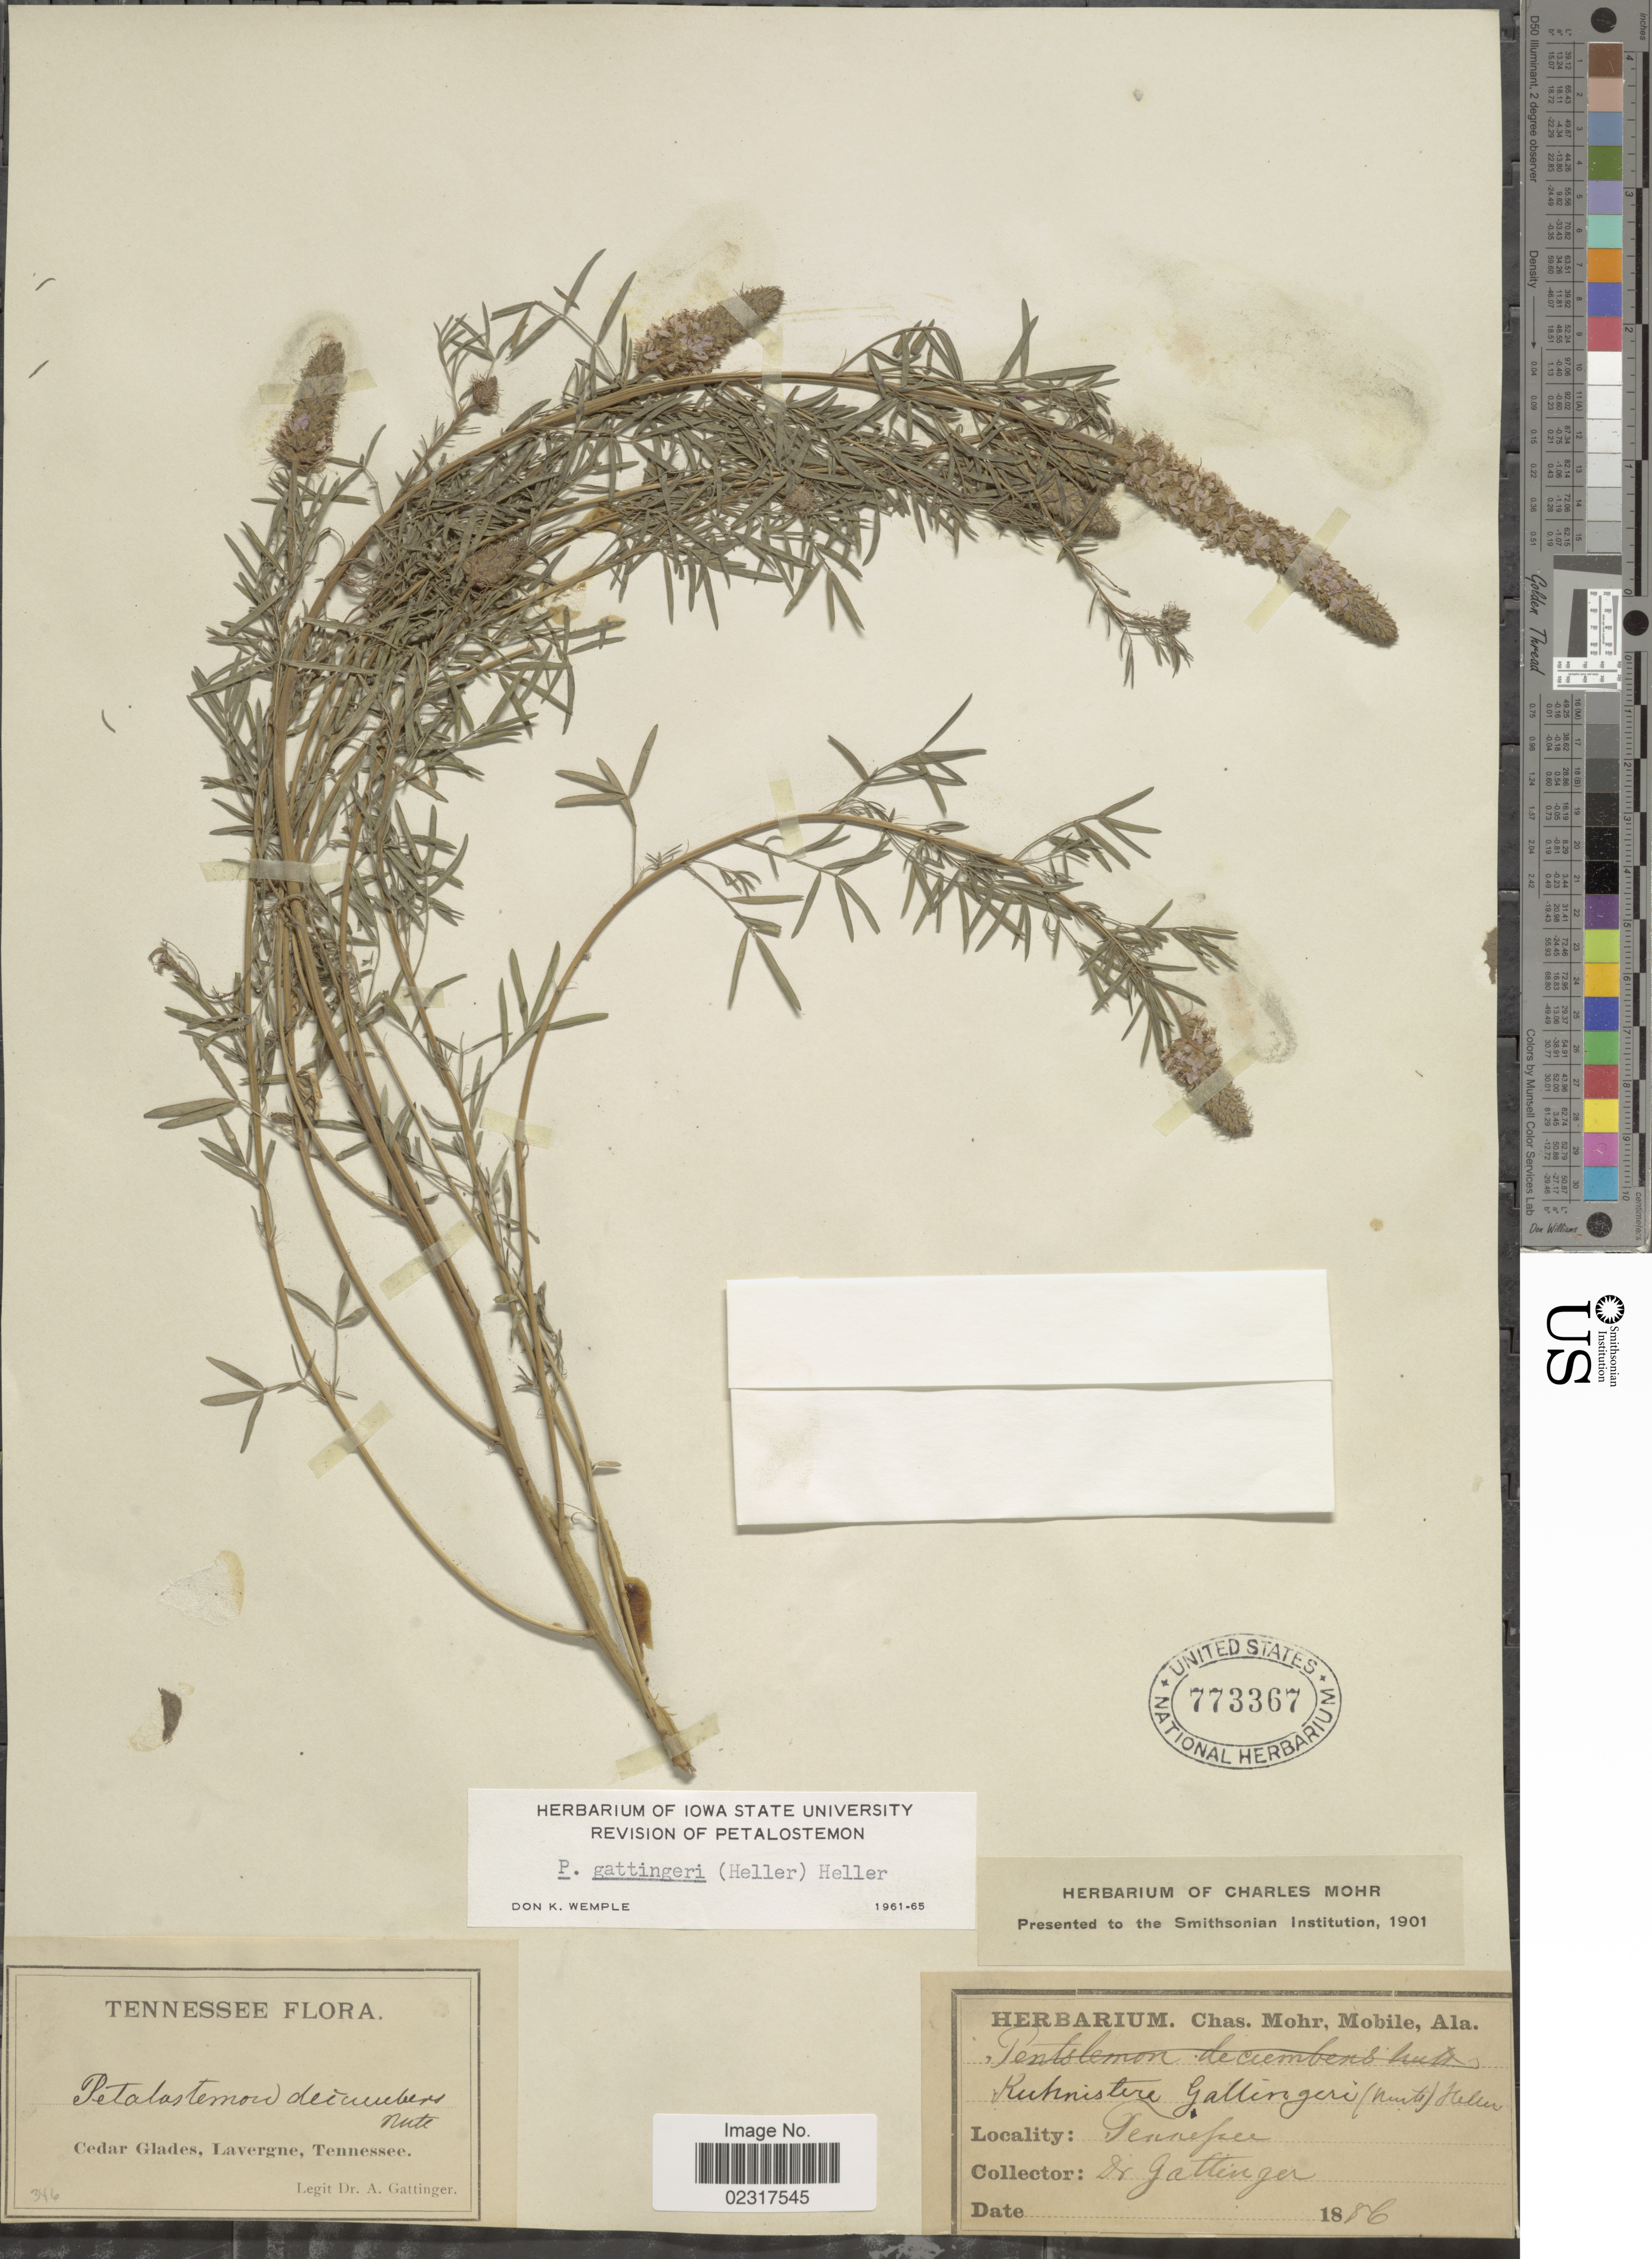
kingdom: Plantae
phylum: Tracheophyta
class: Magnoliopsida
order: Fabales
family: Fabaceae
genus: Dalea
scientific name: Dalea gattingeri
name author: (A. Heller) Barneby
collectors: A. Gattinger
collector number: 346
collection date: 1886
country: United States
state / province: Tennessee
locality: Cedar Glades, Lavergne.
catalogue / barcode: US 773367